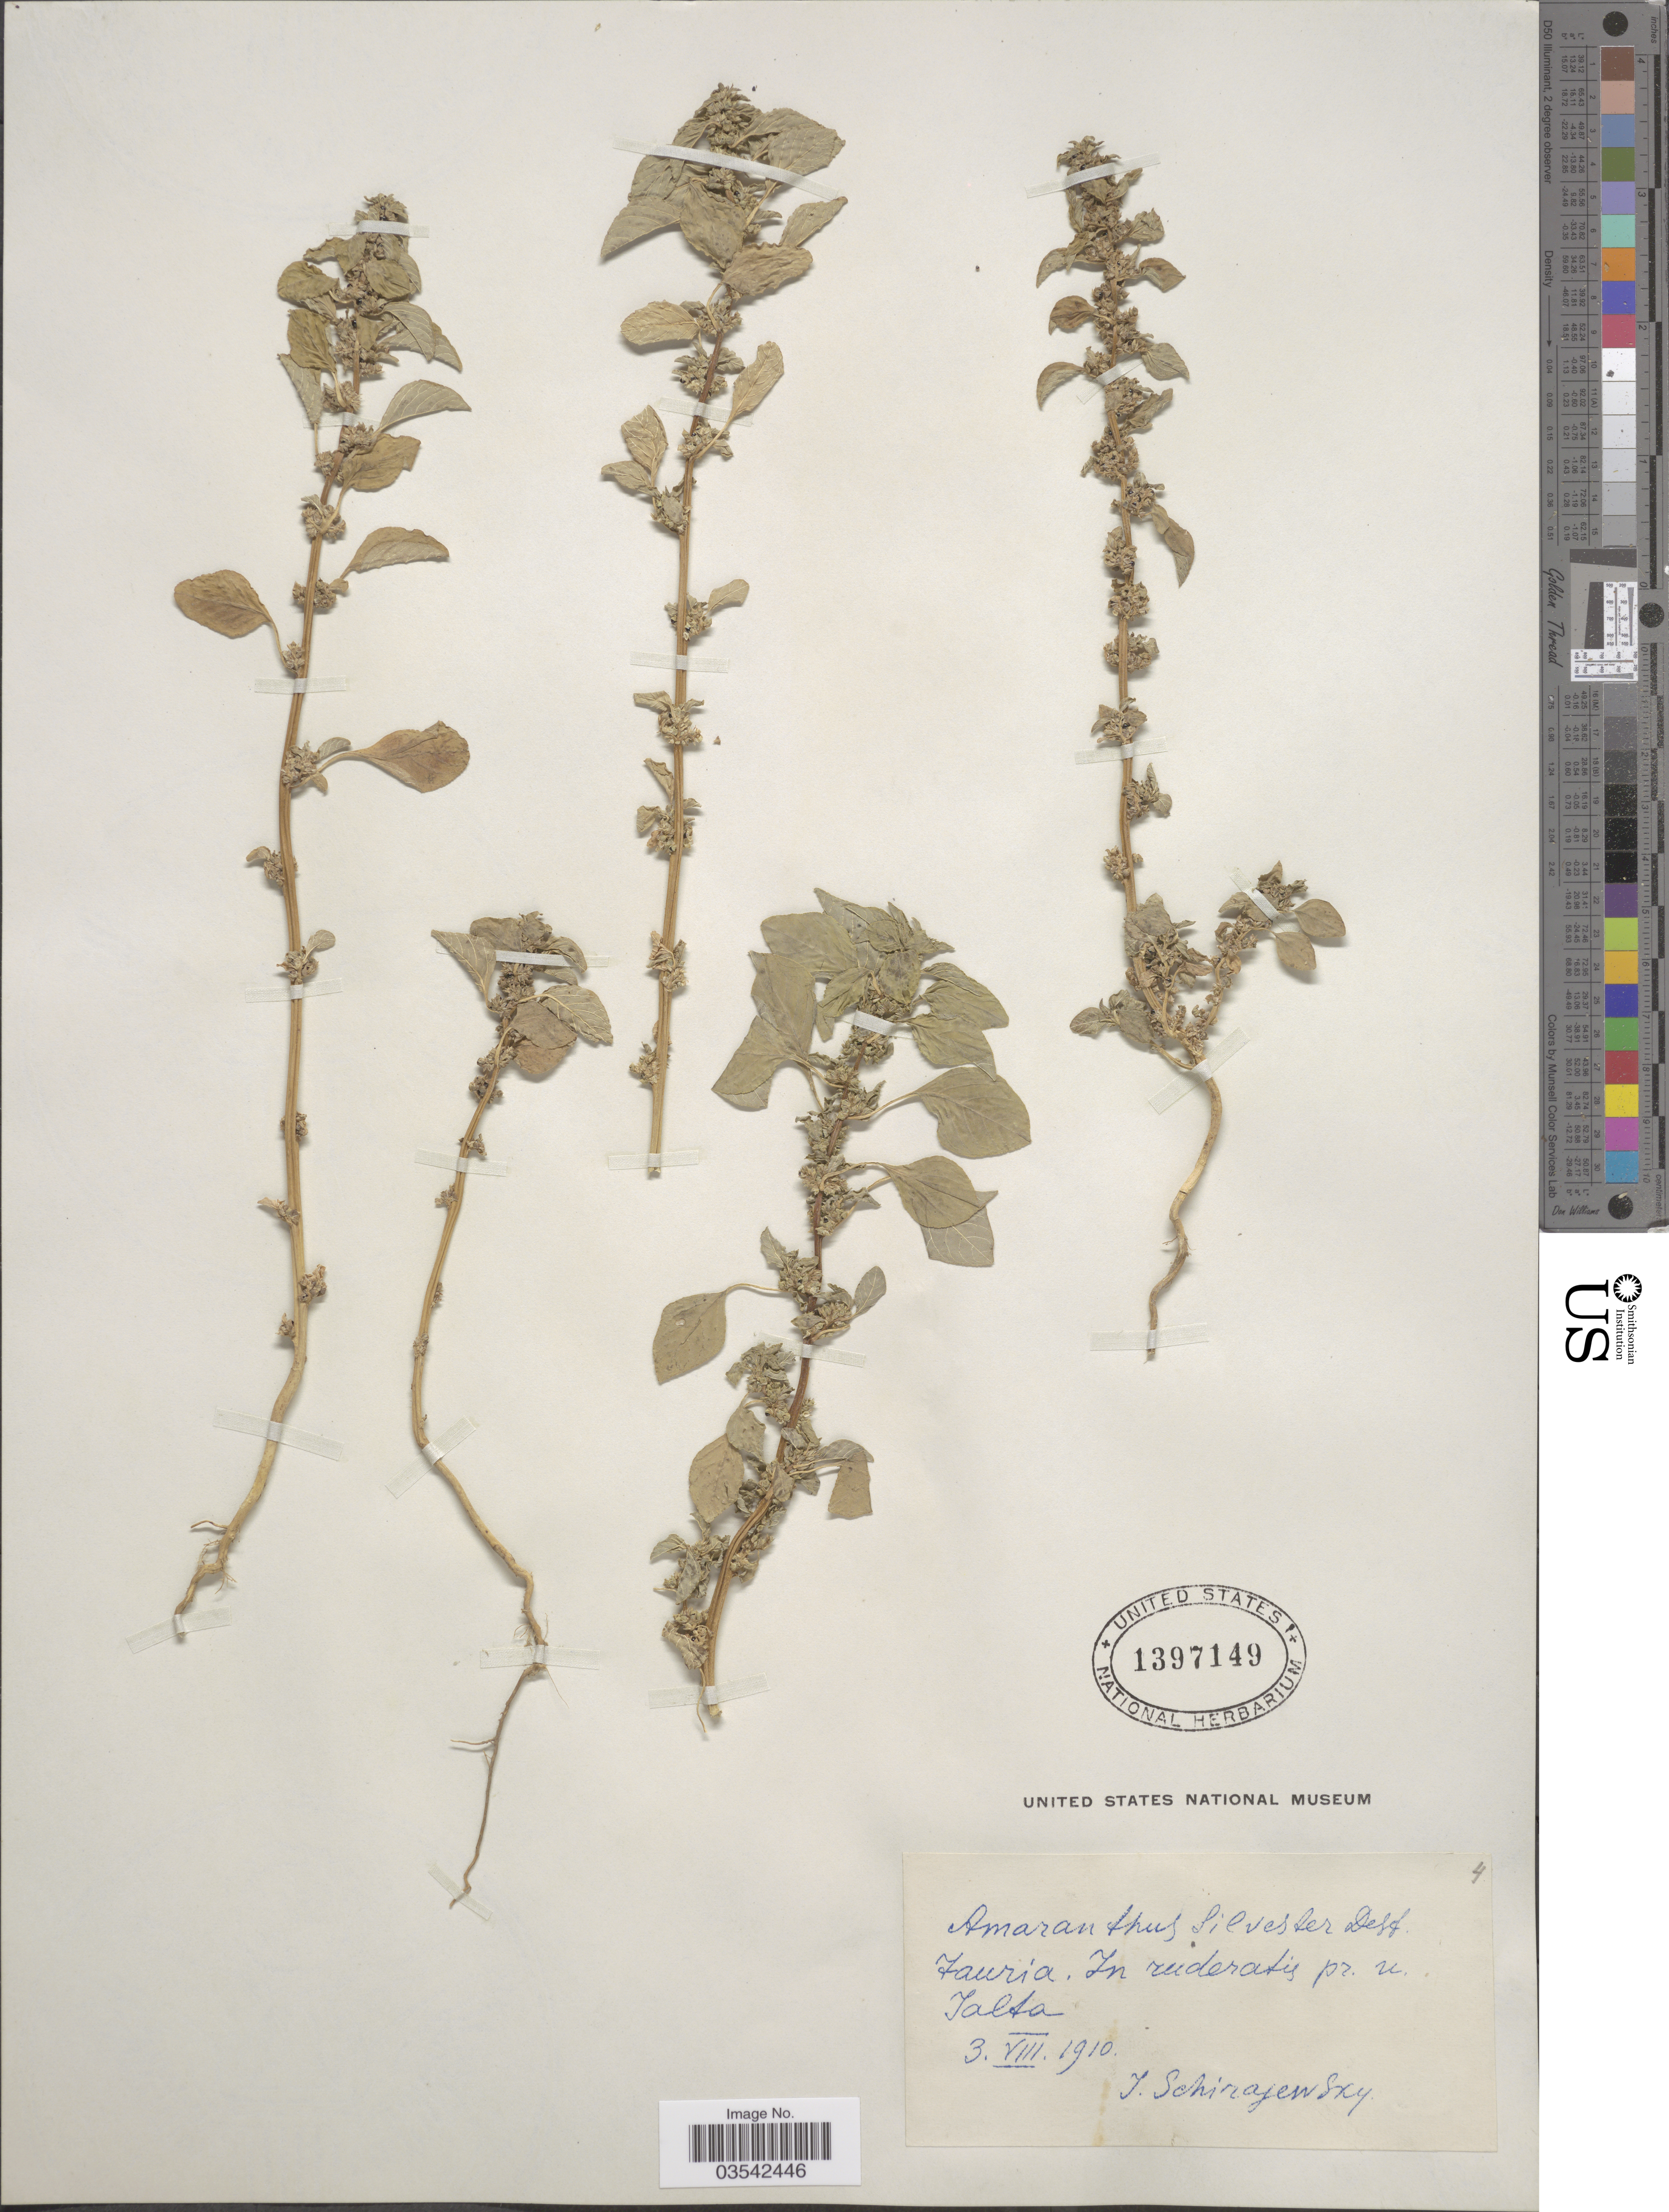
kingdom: Plantae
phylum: Tracheophyta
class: Magnoliopsida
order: Caryophyllales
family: Amaranthaceae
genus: Amaranthus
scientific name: Amaranthus sylvestris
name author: Desf.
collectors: I. Schirajewsky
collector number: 4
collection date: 1910-08-03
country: Ukraine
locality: Tauria. In ruderatis pr. u. Talta.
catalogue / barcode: US 1397149